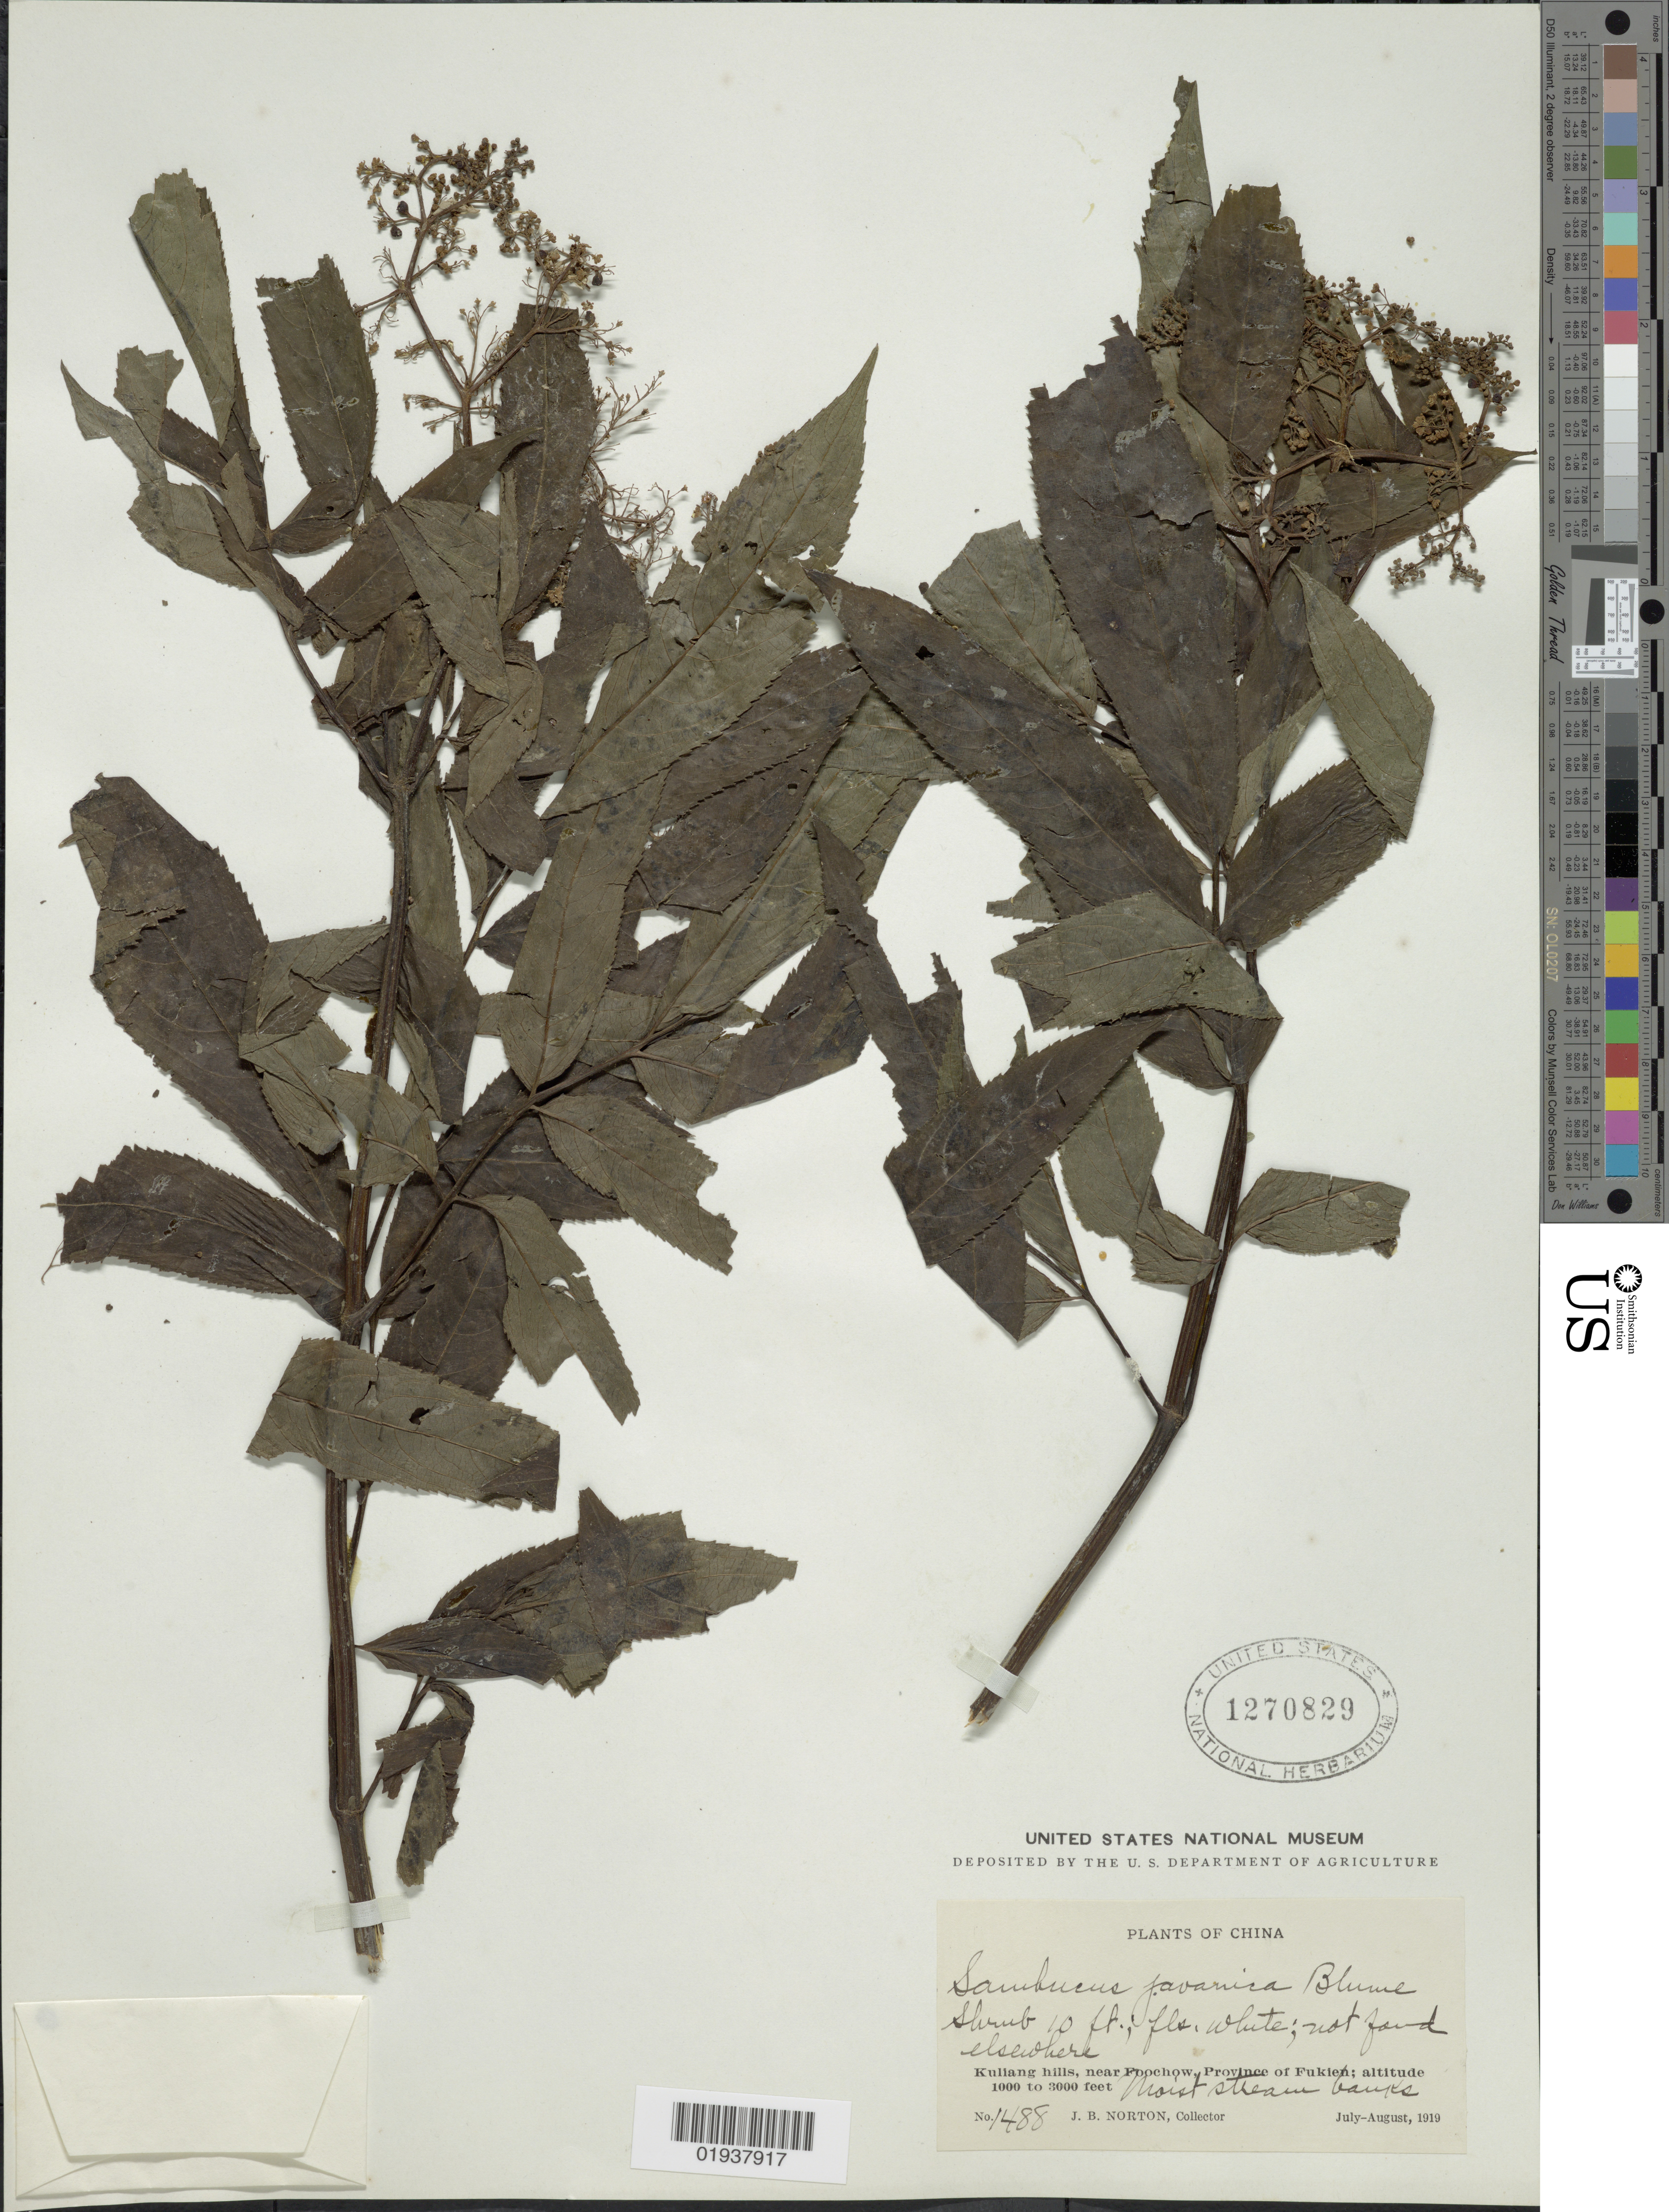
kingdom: Plantae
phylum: Tracheophyta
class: Magnoliopsida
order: Dipsacales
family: Viburnaceae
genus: Sambucus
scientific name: Sambucus javanica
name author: Blume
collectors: J. B. Norton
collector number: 1488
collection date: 1919-07/1919-08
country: China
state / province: Fujian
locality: Kuliang hills, near Foochow, Province of Fukien.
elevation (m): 305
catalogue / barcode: US 1270829